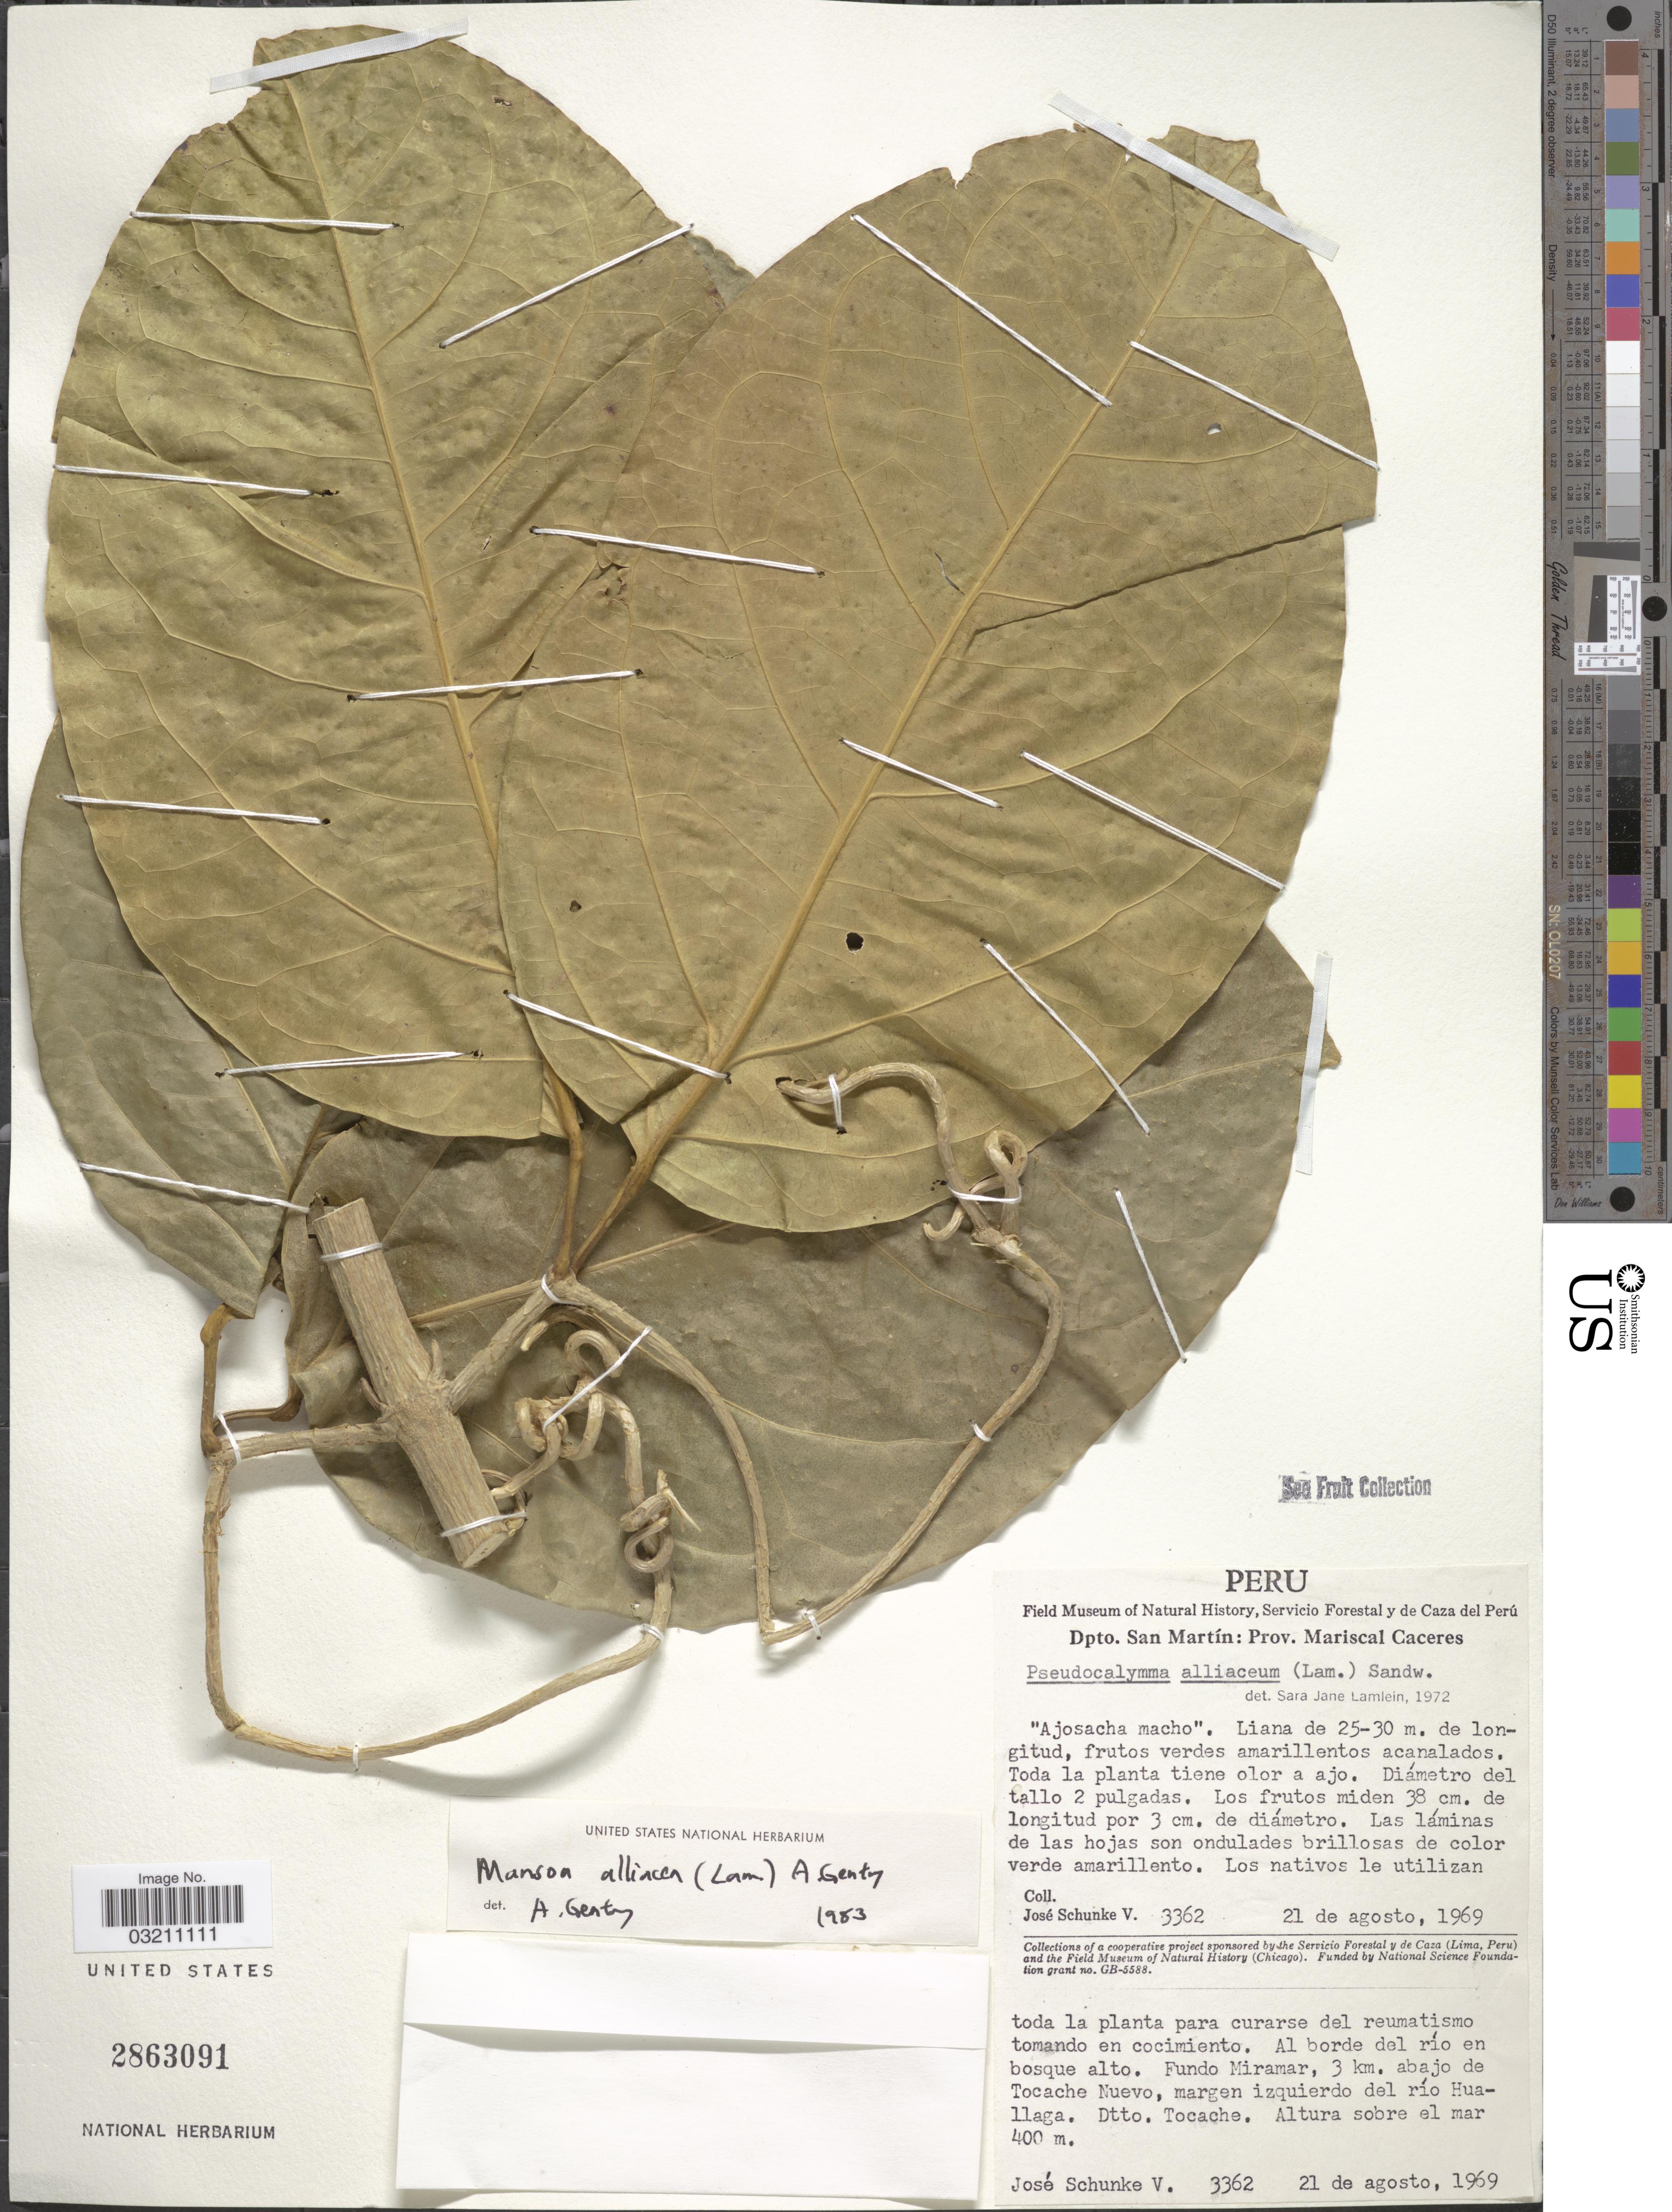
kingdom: Plantae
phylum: Tracheophyta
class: Magnoliopsida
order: Lamiales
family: Bignoniaceae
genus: Mansoa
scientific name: Mansoa alliacea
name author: (Lam.) A.H. Gentry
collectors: J. Schunke Vigo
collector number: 3362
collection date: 1969-08-21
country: Peru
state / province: San Martín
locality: Depto. San Martín: Prov. Mariscal Caceres. Al borde del río en bosque alto. Fundo Miramar, 3 km. abajo de Tocache Nuevo, margen izquierdo del río Huallaga. Dtto. Tocache.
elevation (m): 400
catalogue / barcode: US 2863091